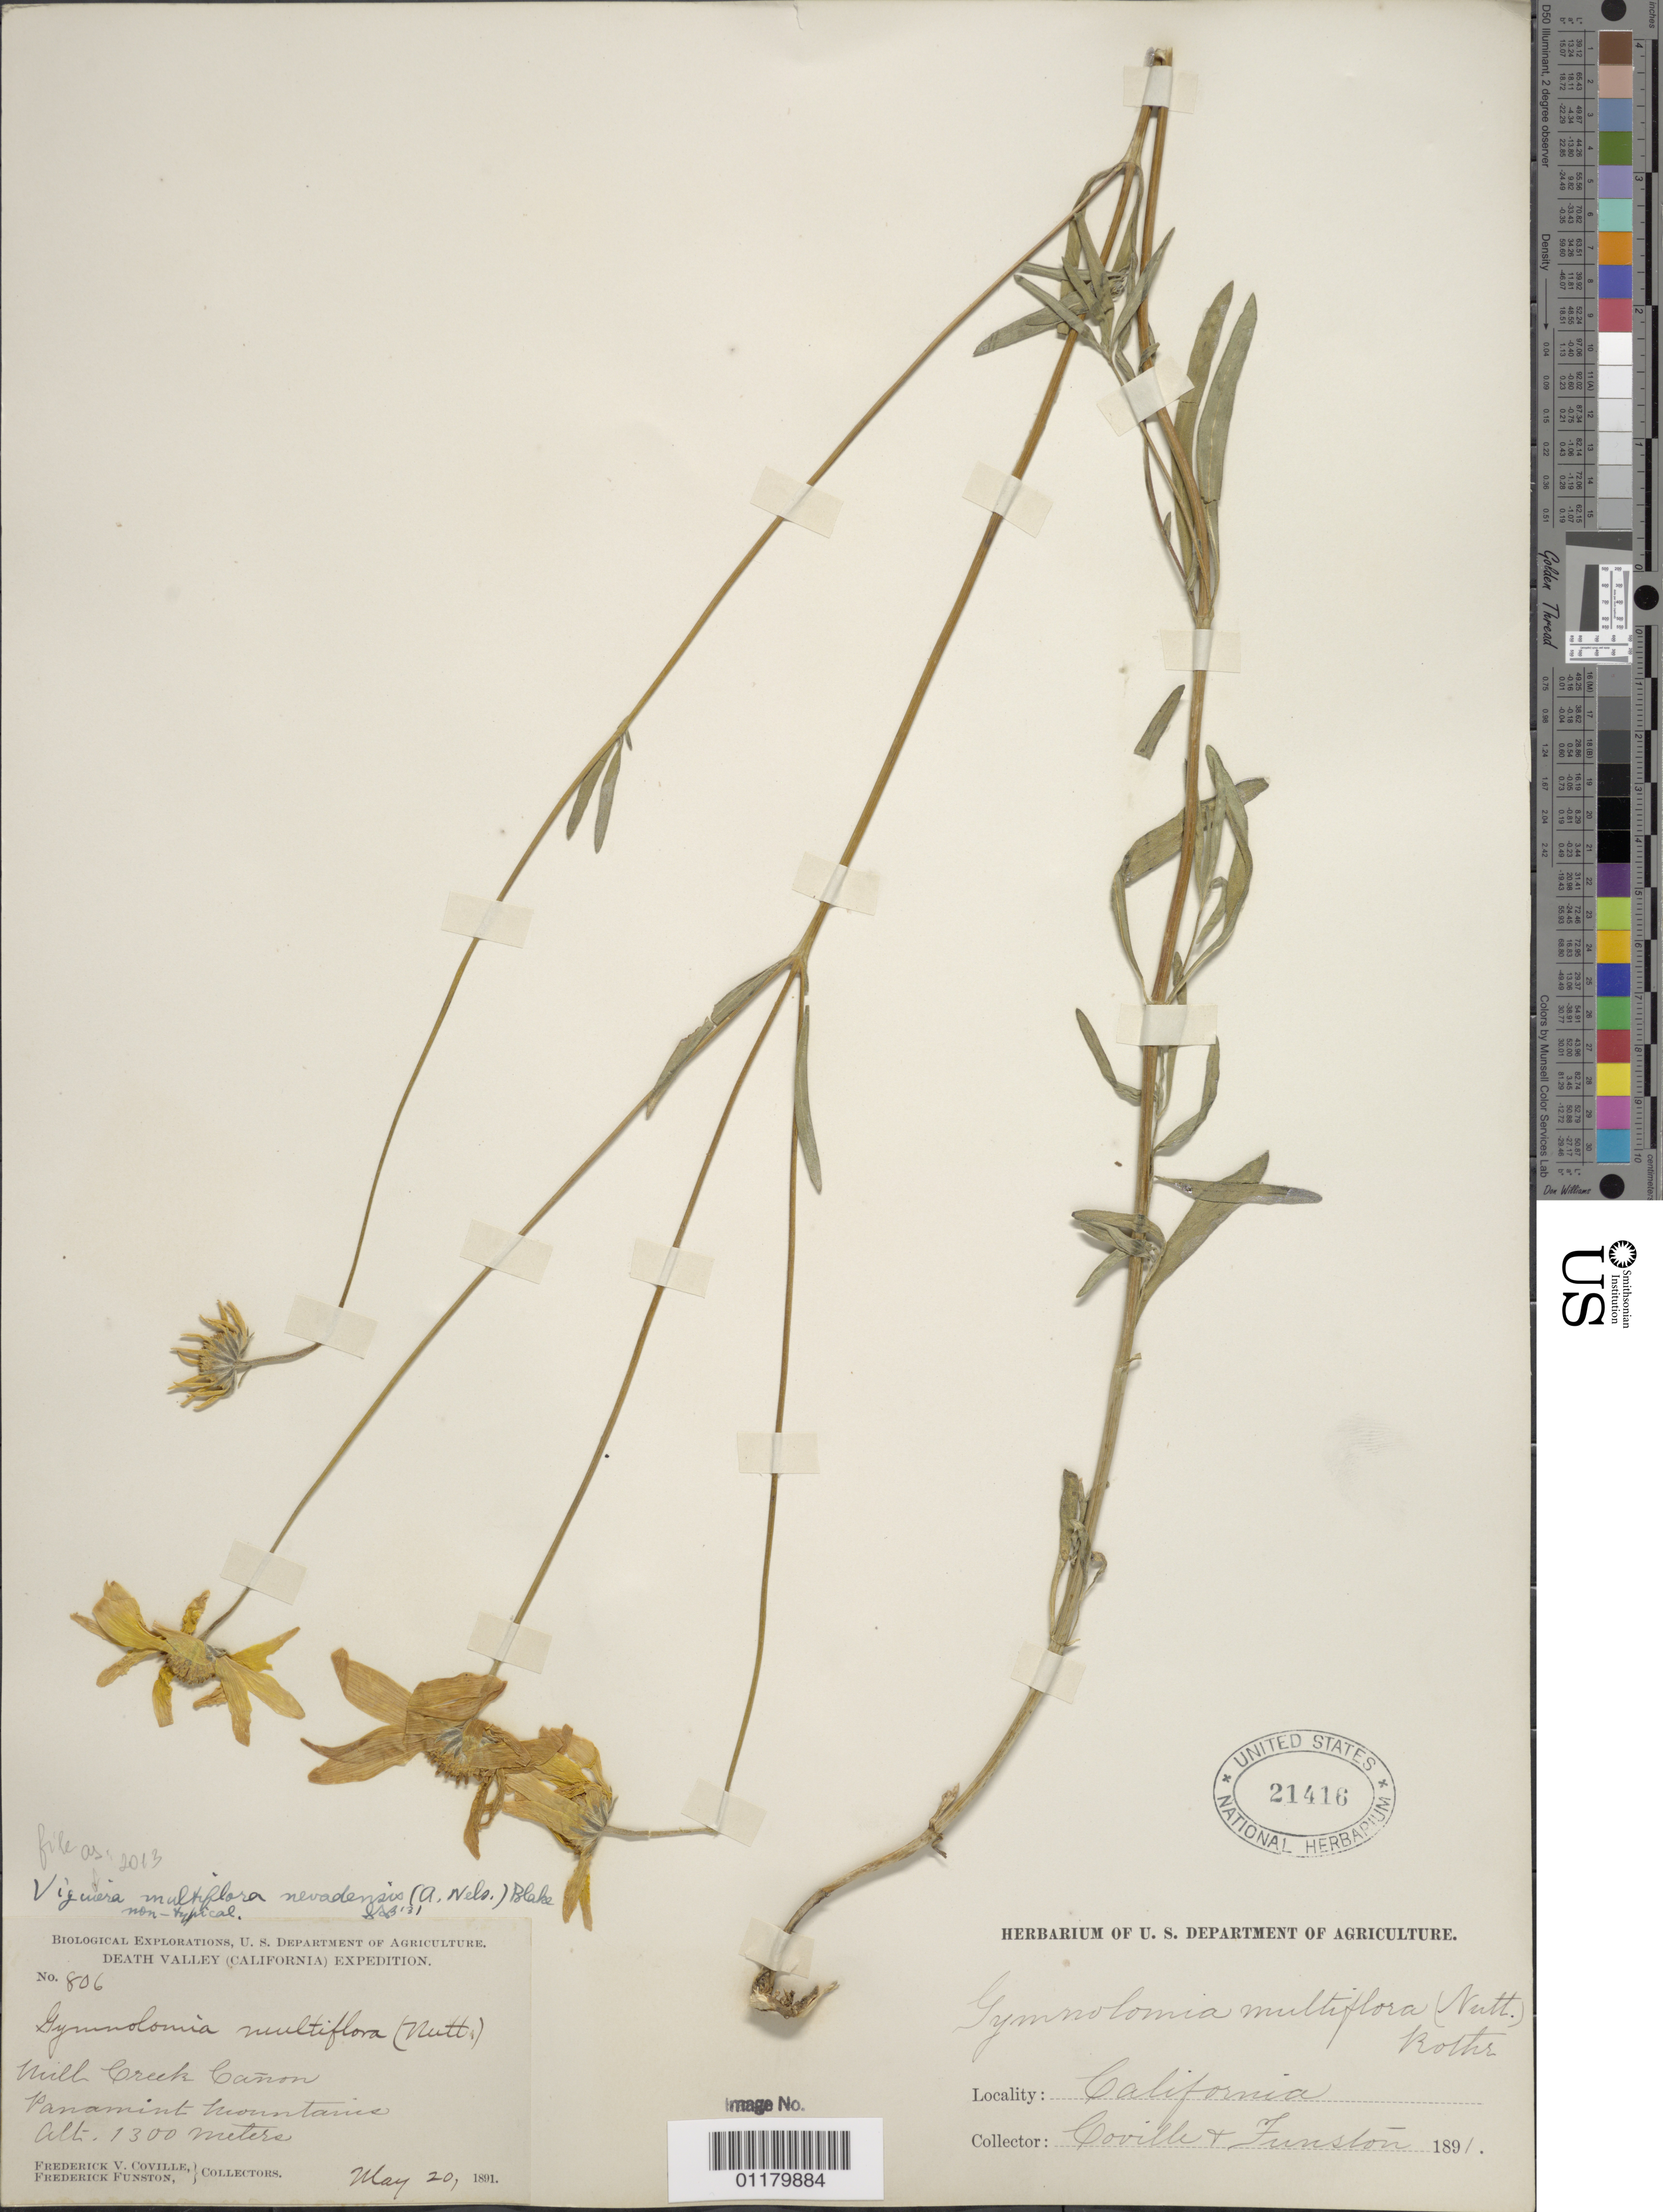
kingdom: Plantae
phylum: Tracheophyta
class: Magnoliopsida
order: Asterales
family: Asteraceae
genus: Heliomeris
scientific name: Heliomeris multiflora var. nevadensis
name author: (A. Nelson) Blake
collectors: F. V. Coville & F. Funston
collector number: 806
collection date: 1891-05-20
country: United States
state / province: California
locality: Mill Creek Canyon, Panamint Mountains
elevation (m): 1300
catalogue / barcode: US 21416